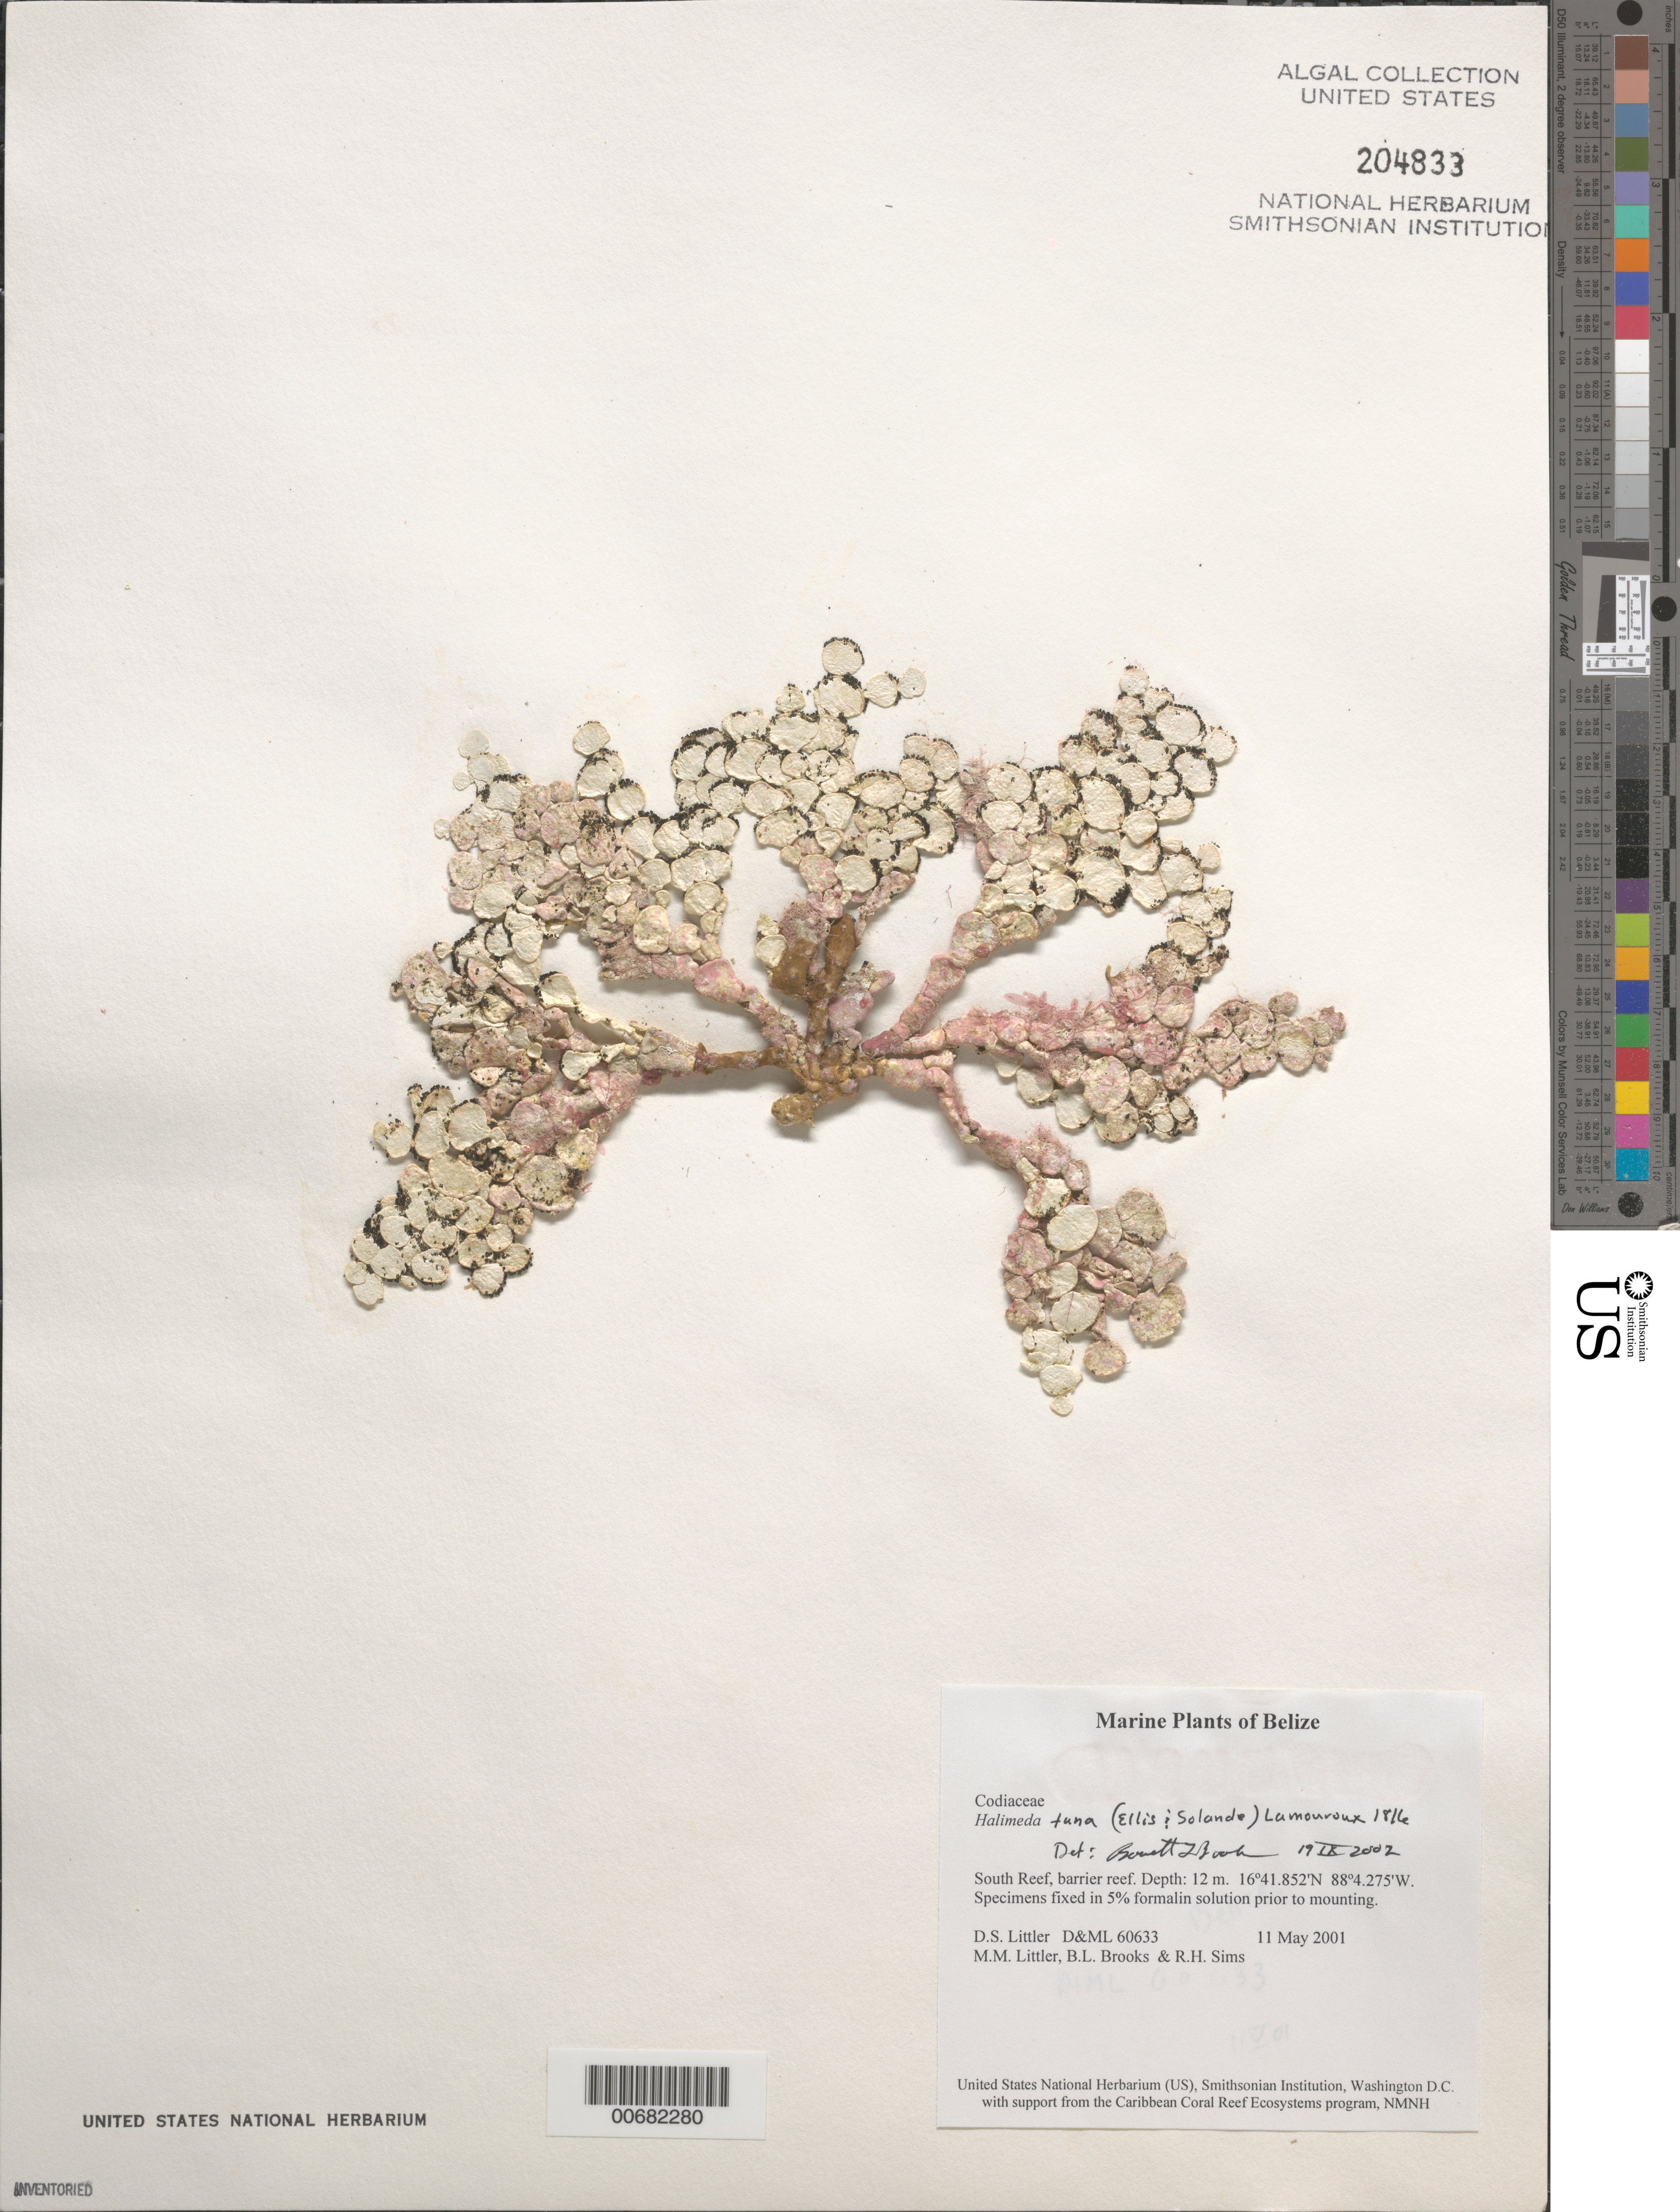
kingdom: Plantae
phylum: Chlorophyta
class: Ulvophyceae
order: Bryopsidales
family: Halimedaceae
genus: Halimeda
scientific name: Halimeda tuna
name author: (J. Ellis & Sol.) J.V.Lamouroux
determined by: Brooks, B. L., (BOT), Smithsonian Institution - National Museum of Natural History (UNITED STATES)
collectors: D. S. Littler, M. M. Littler, B. Brooks & R. H. Sims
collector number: D&ML 60633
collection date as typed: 11 May 2001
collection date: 2001-05-11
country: Belize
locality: South Reef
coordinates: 16 41.852' N, 88 4.275' W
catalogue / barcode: US 204833